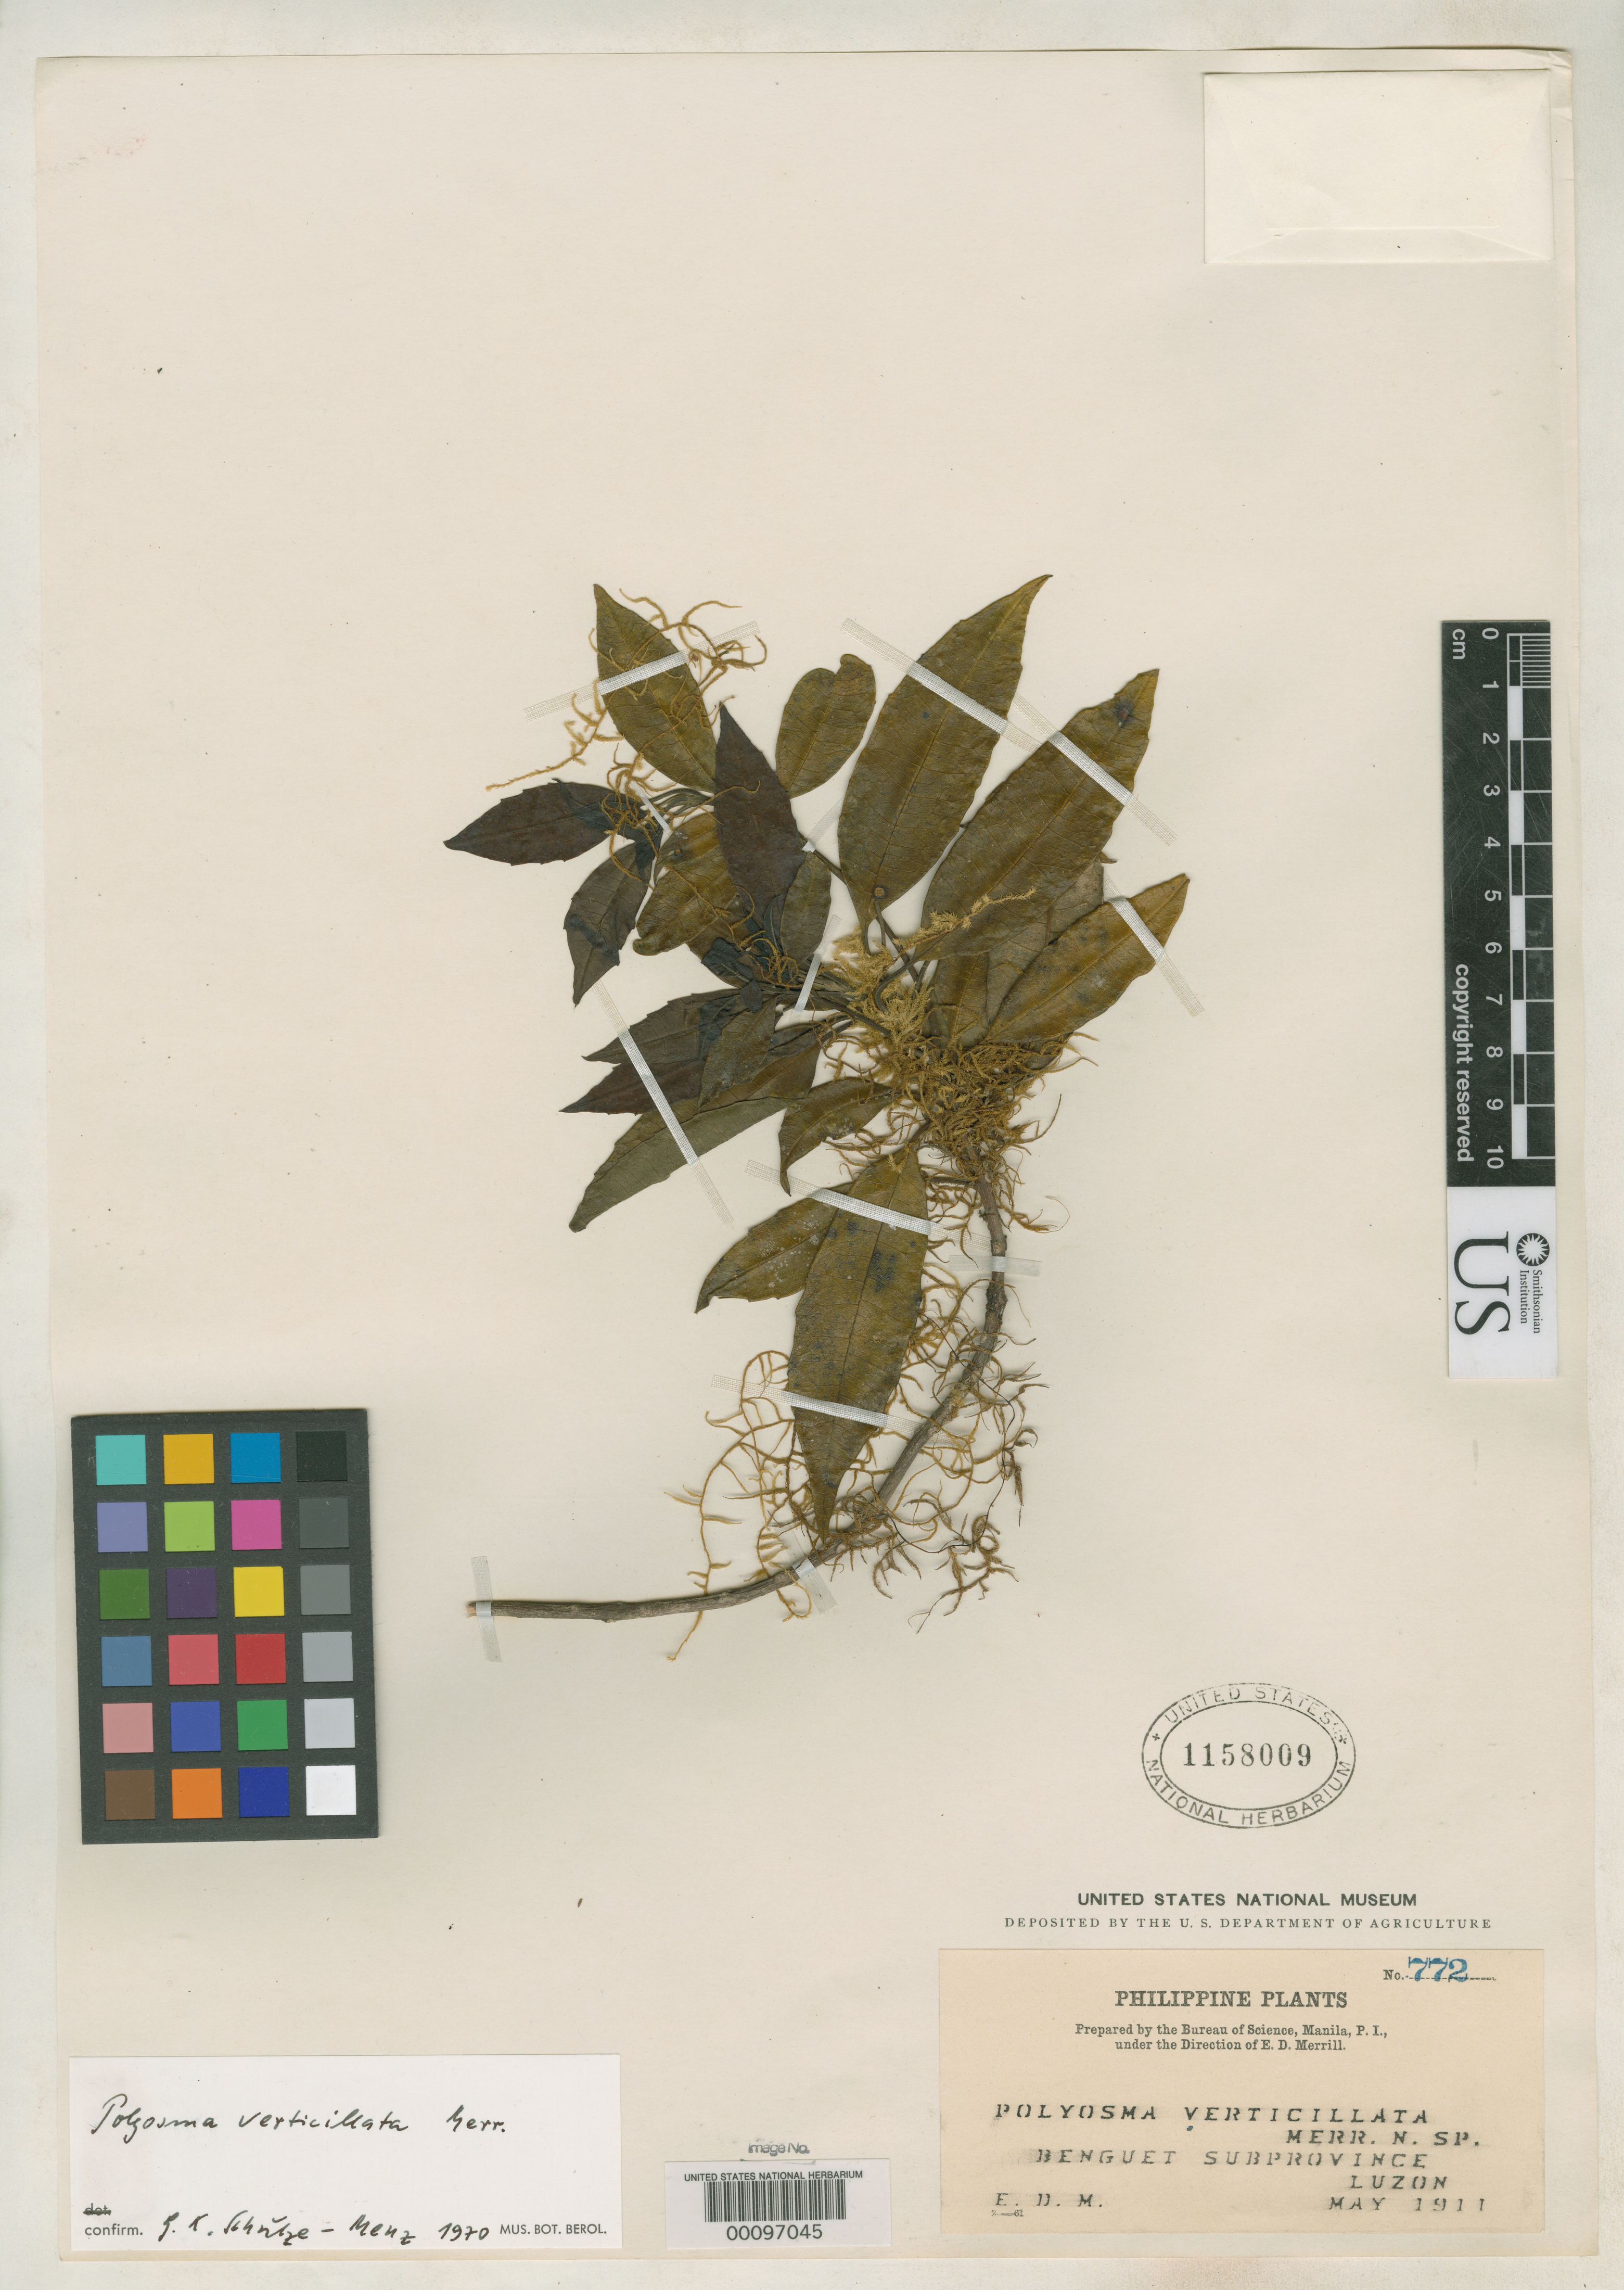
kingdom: Plantae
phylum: Tracheophyta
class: Magnoliopsida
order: Escalloniales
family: Escalloniaceae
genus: Polyosma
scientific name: Polyosma verticillata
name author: Merr.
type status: Isotype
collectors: E. D. Merrill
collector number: Phil. Pl. 772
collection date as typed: May 1911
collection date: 1911-05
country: Philippines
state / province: Cordillera (Administrative Region)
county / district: Benguet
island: Luzon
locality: Mt. Tonglon, Santo Tomas.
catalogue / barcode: US 1158009